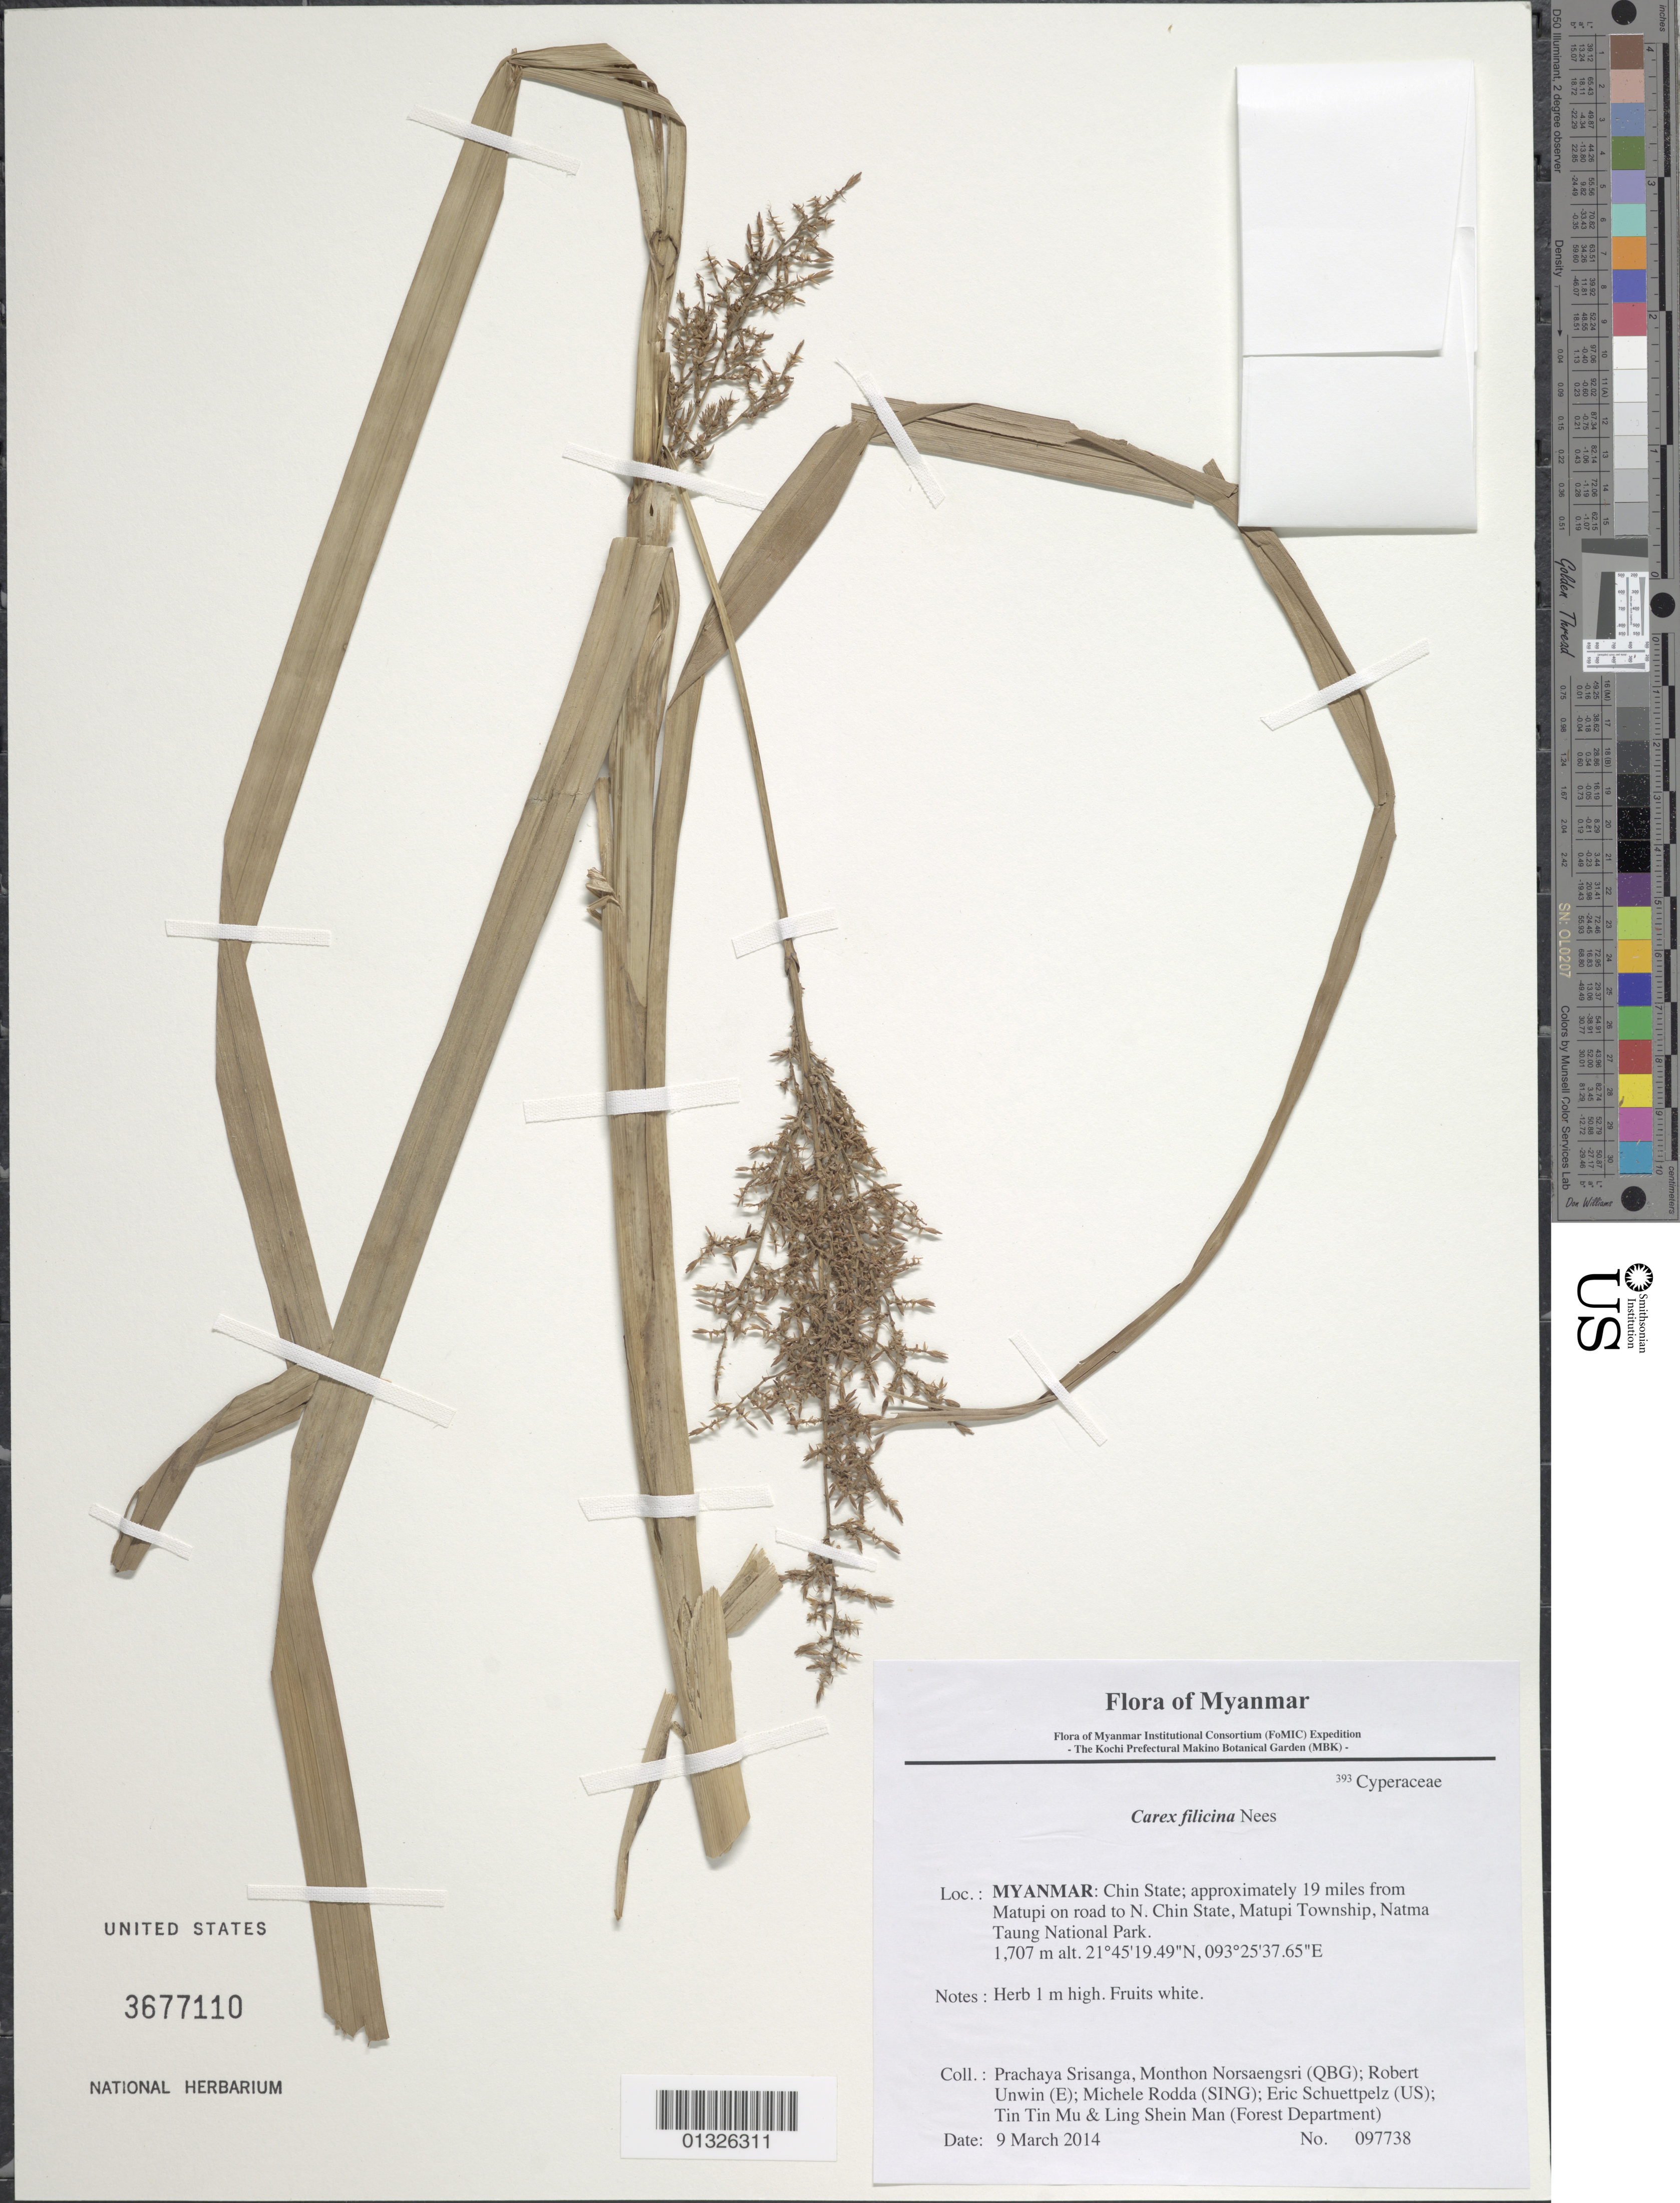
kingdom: Plantae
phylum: Tracheophyta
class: Liliopsida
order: Poales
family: Cyperaceae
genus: Carex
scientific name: Carex filicina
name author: Nees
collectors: P. Srisanga, M. Norsaengsri, R. Unwin, M. Rodda, E. Schuettpelz, Tin Tin Mu & Ling Shein Man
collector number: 97738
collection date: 2014-03-09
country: Myanmar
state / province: Chin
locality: Approximately 19 miles from Matupi on road to N. Chin State, Matupi Township, Natma Taung National Park.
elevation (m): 1707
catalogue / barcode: US 3677110